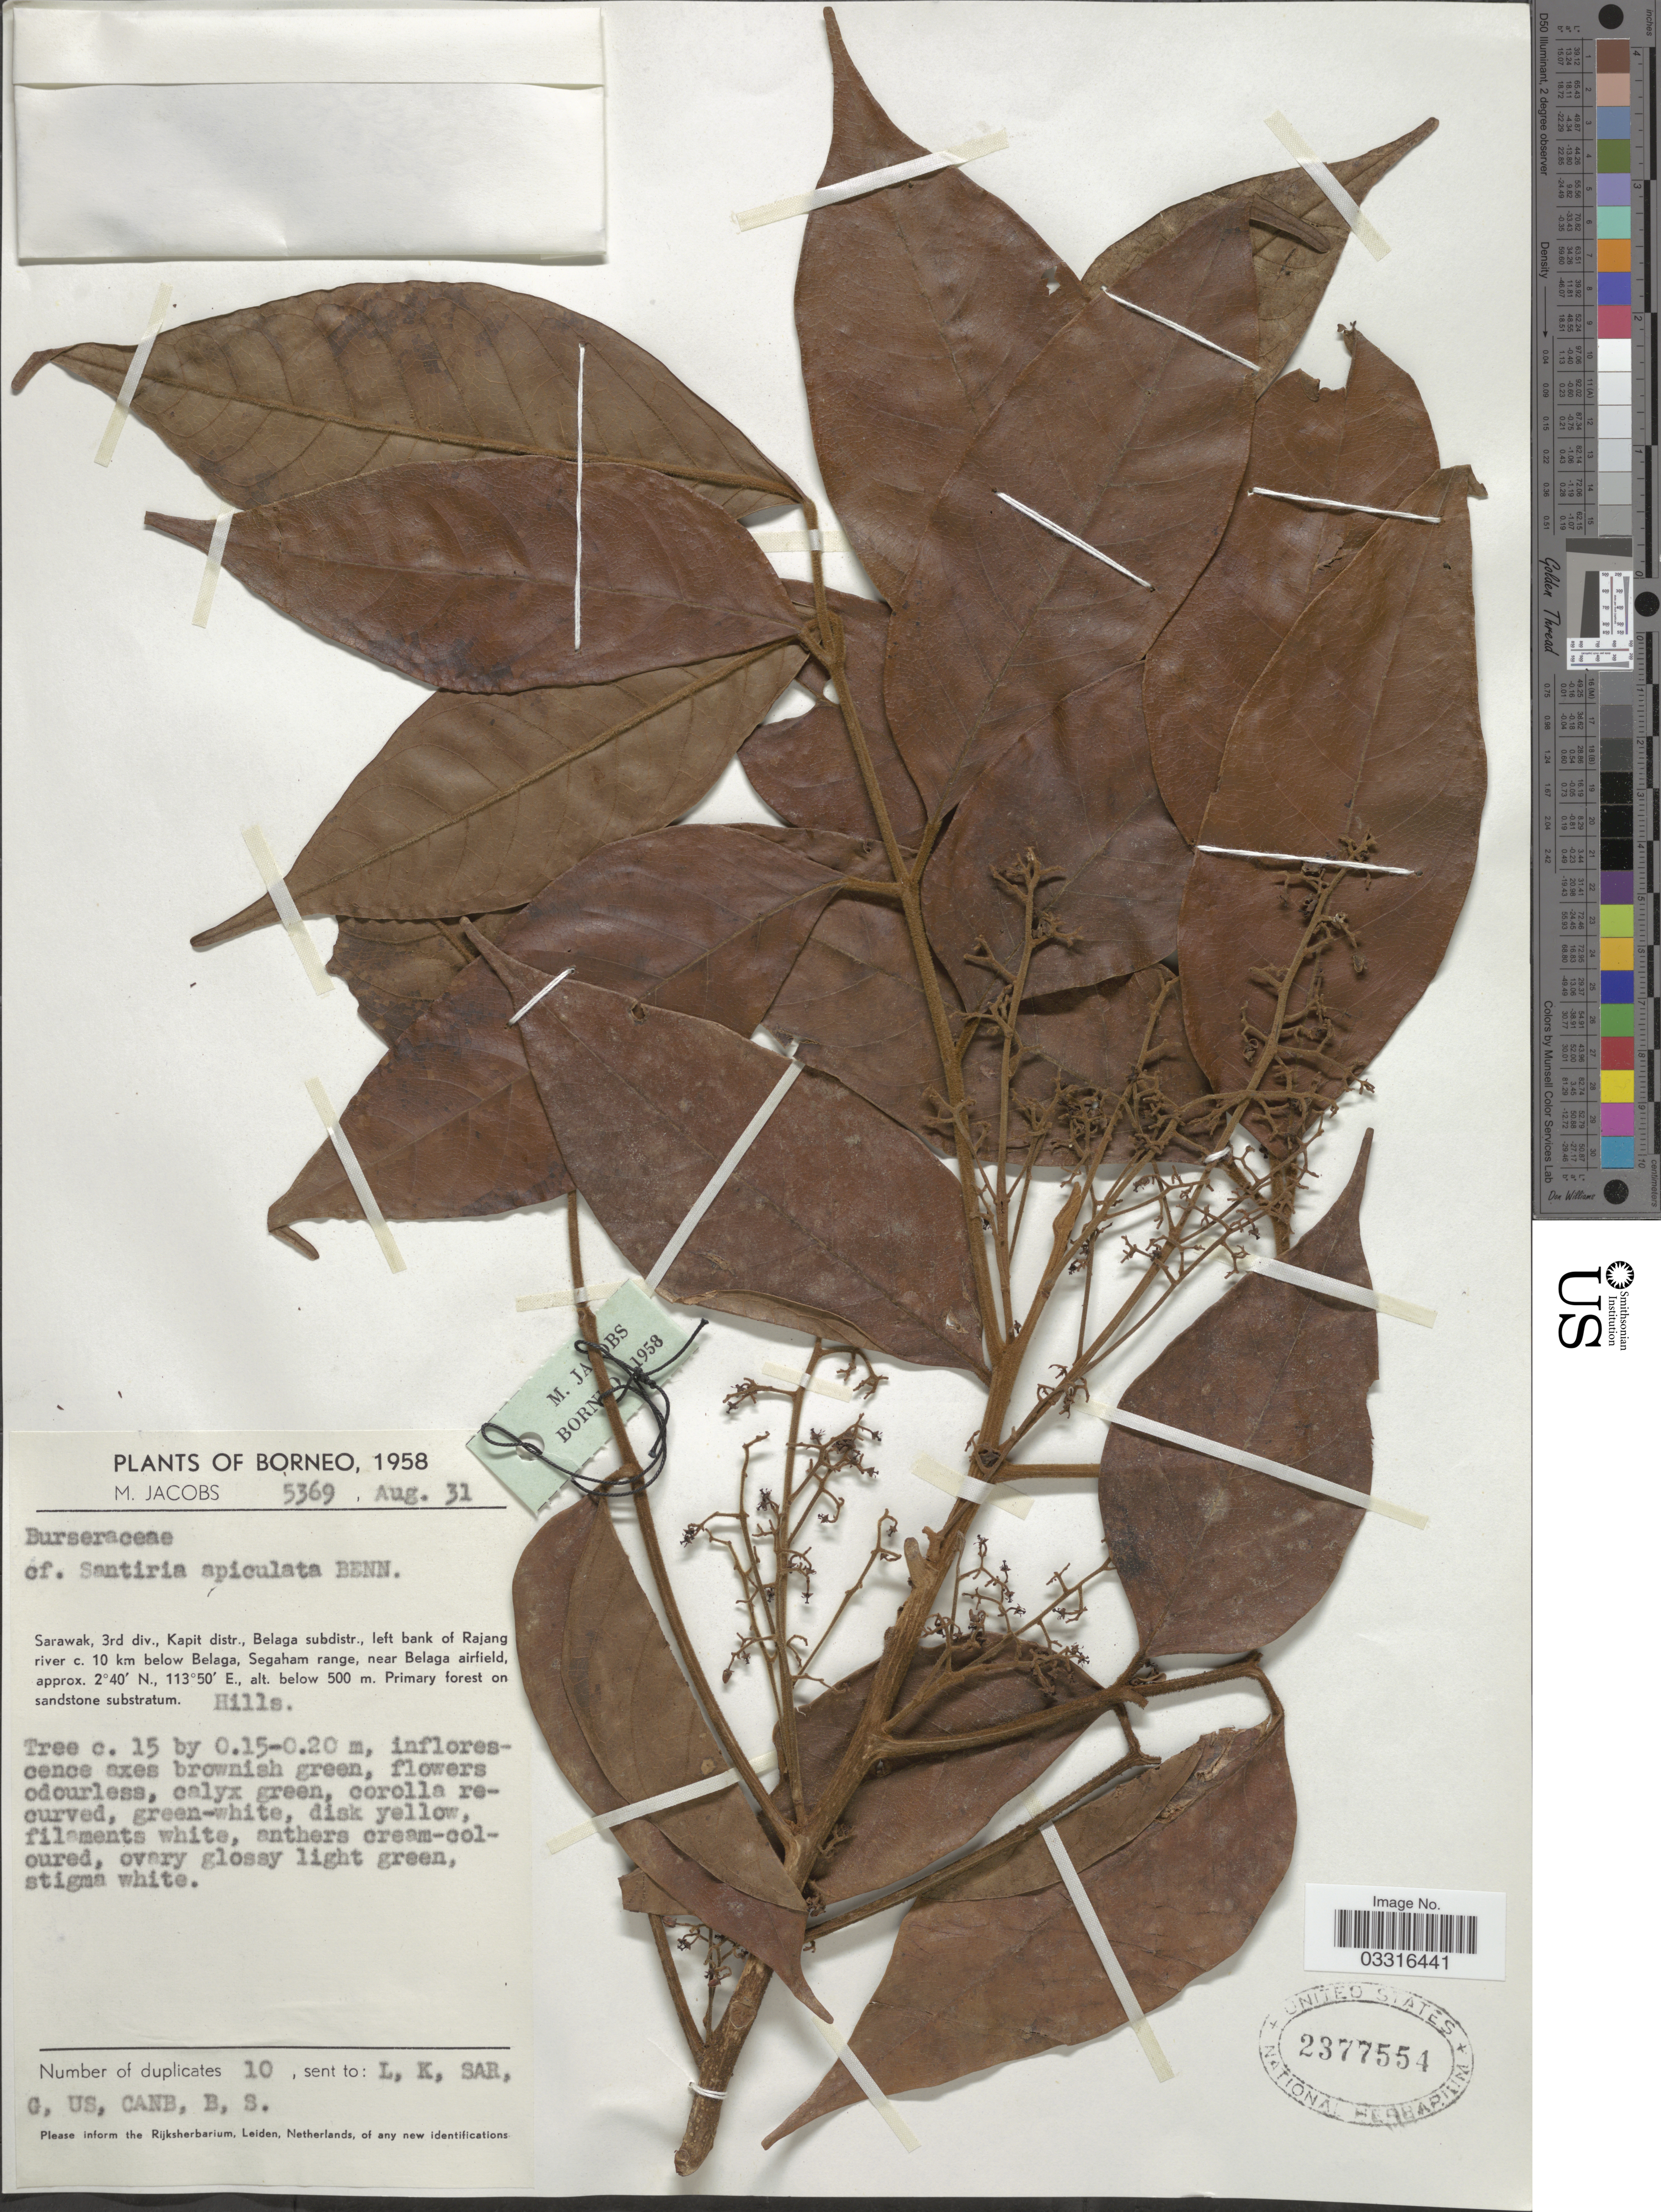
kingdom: Plantae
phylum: Tracheophyta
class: Magnoliopsida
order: Sapindales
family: Burseraceae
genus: Santiria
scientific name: Santiria apiculata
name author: A.W. Benn.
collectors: M. Jacobs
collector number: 5369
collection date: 1958-08-31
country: Malaysia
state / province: Sarawak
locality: Borneo. Sarawak, 3rd div., Kapit distr., Belaga subdistr., left bank of Rajang river c. 10 km below Belaga, Segaham range, near Belaga airfield.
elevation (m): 500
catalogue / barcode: US 2377554